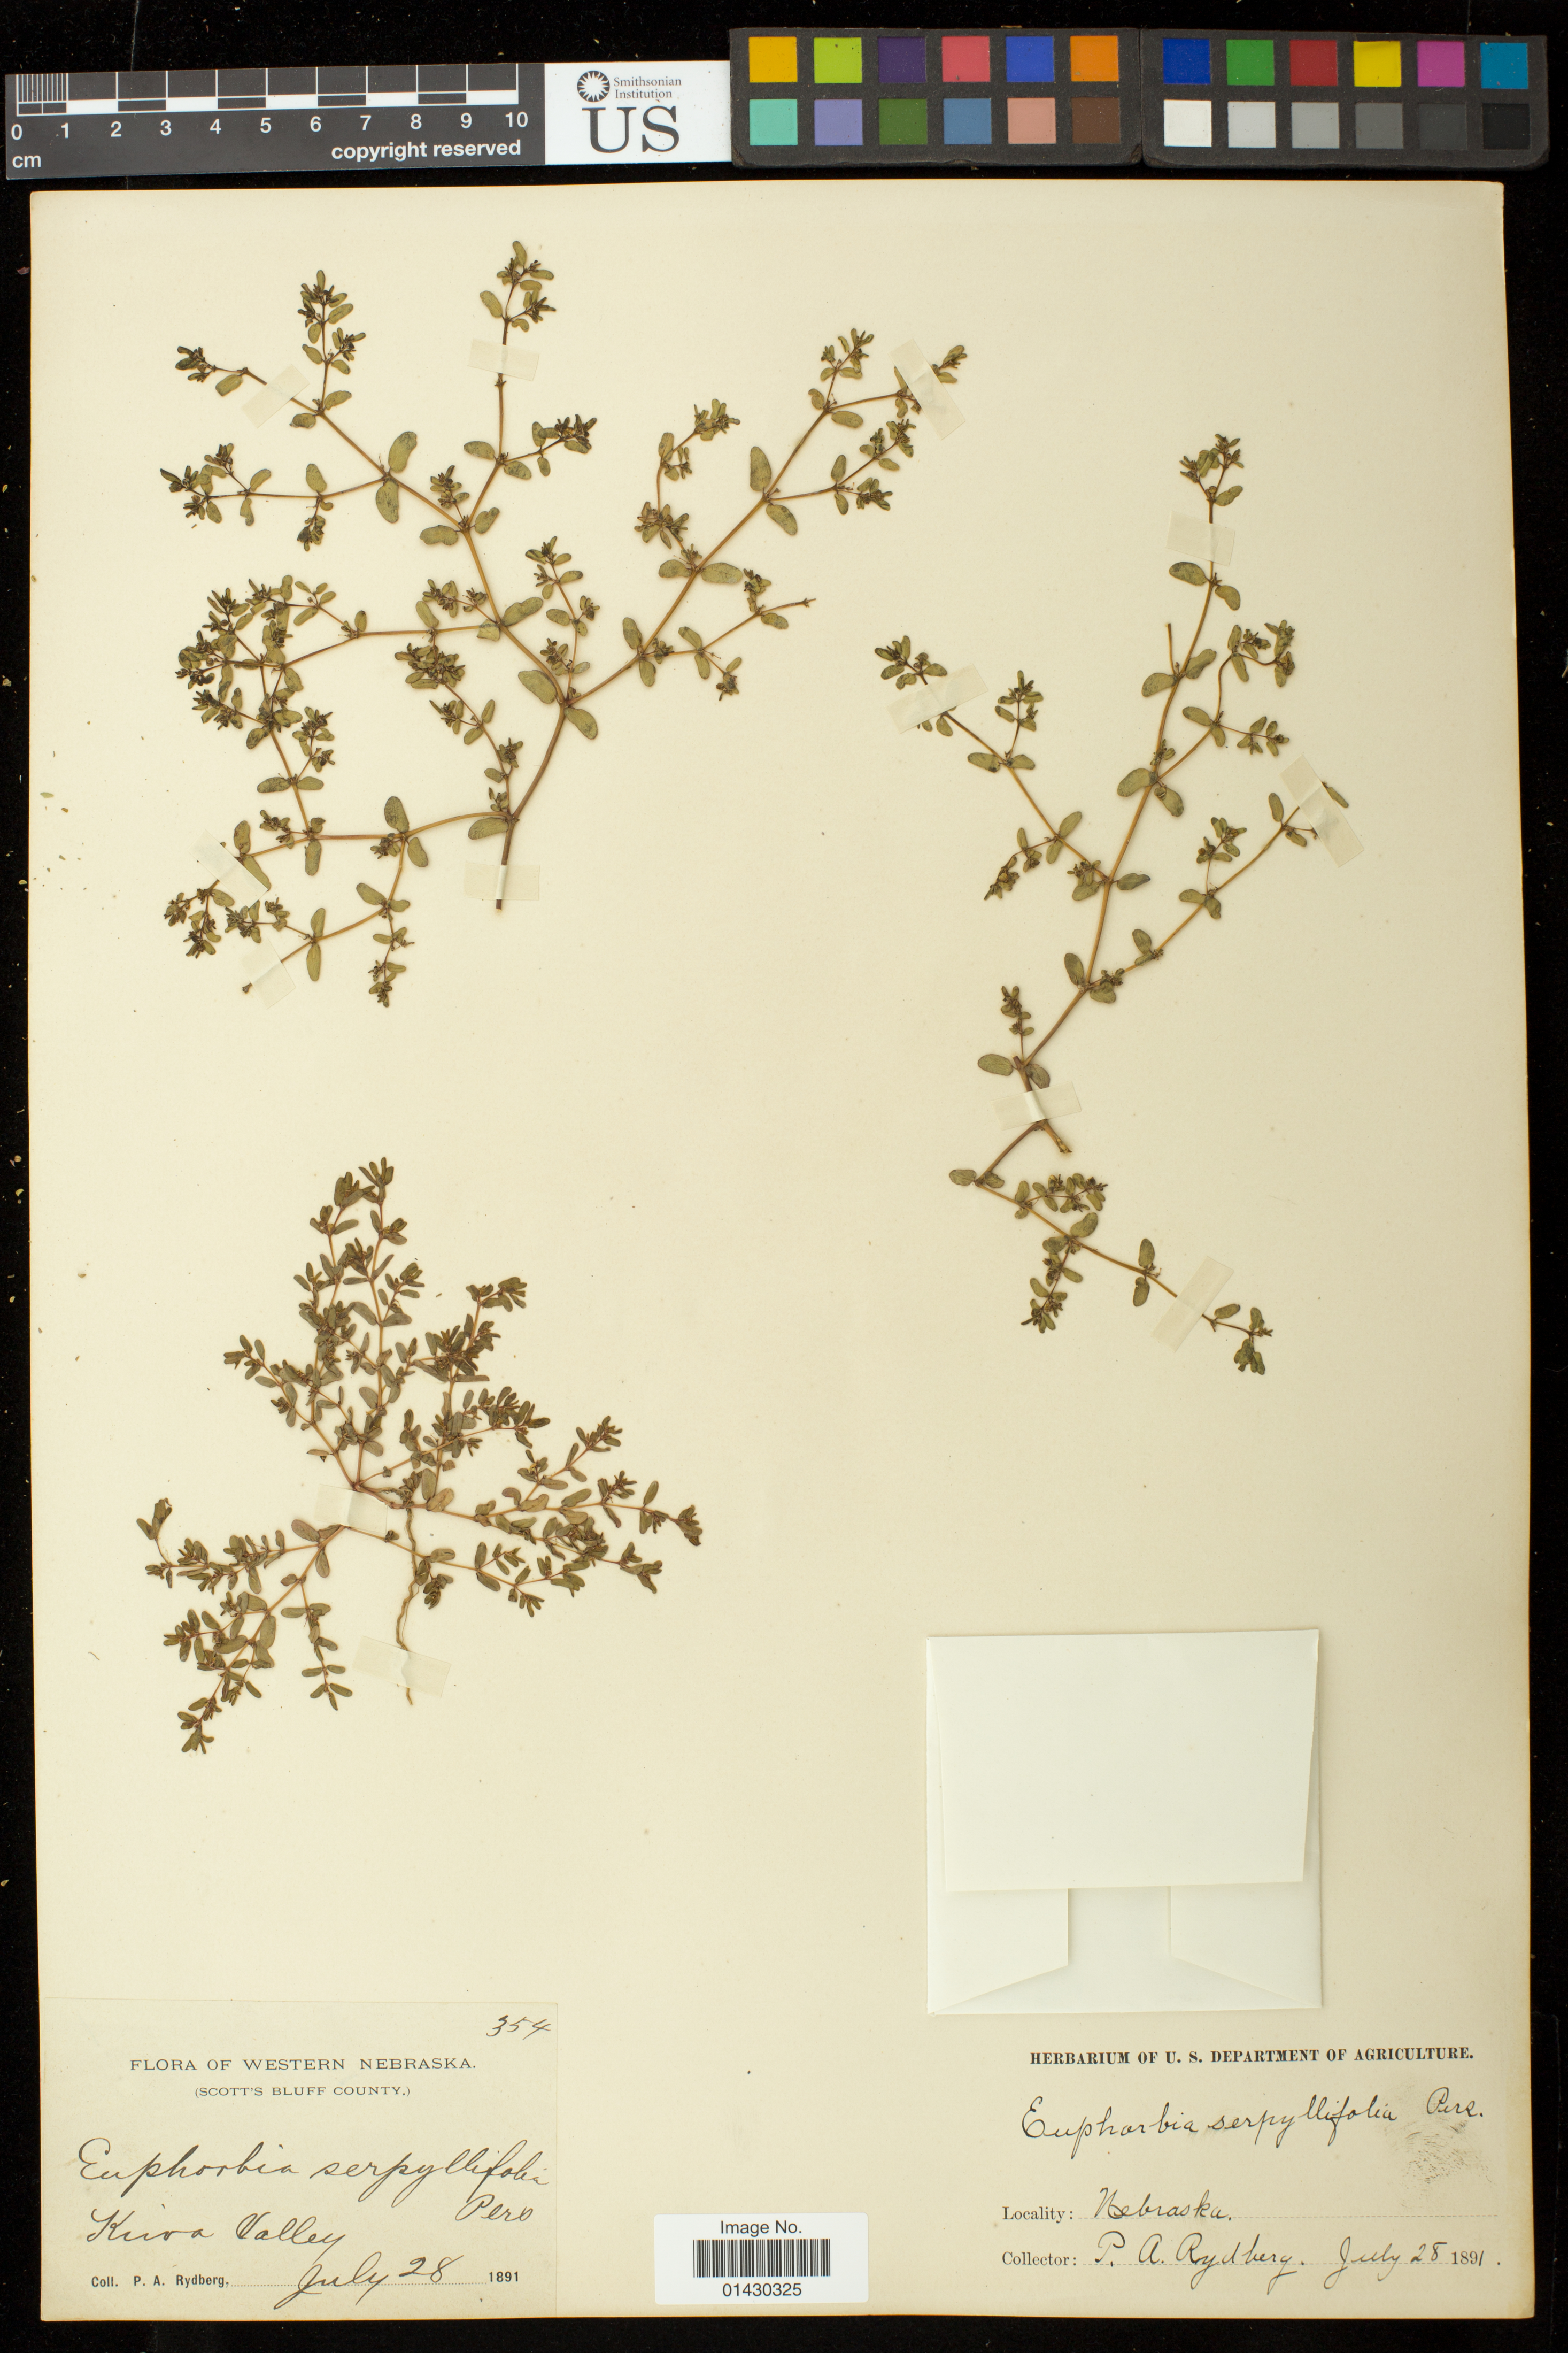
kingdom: Plantae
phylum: Tracheophyta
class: Magnoliopsida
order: Malpighiales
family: Euphorbiaceae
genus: Euphorbia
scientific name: Euphorbia serpillifolia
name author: Pers.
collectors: P. A. Rydberg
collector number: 354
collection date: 1891-07-28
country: United States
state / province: Nebraska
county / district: Scotts Bluff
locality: Kiwa Valley